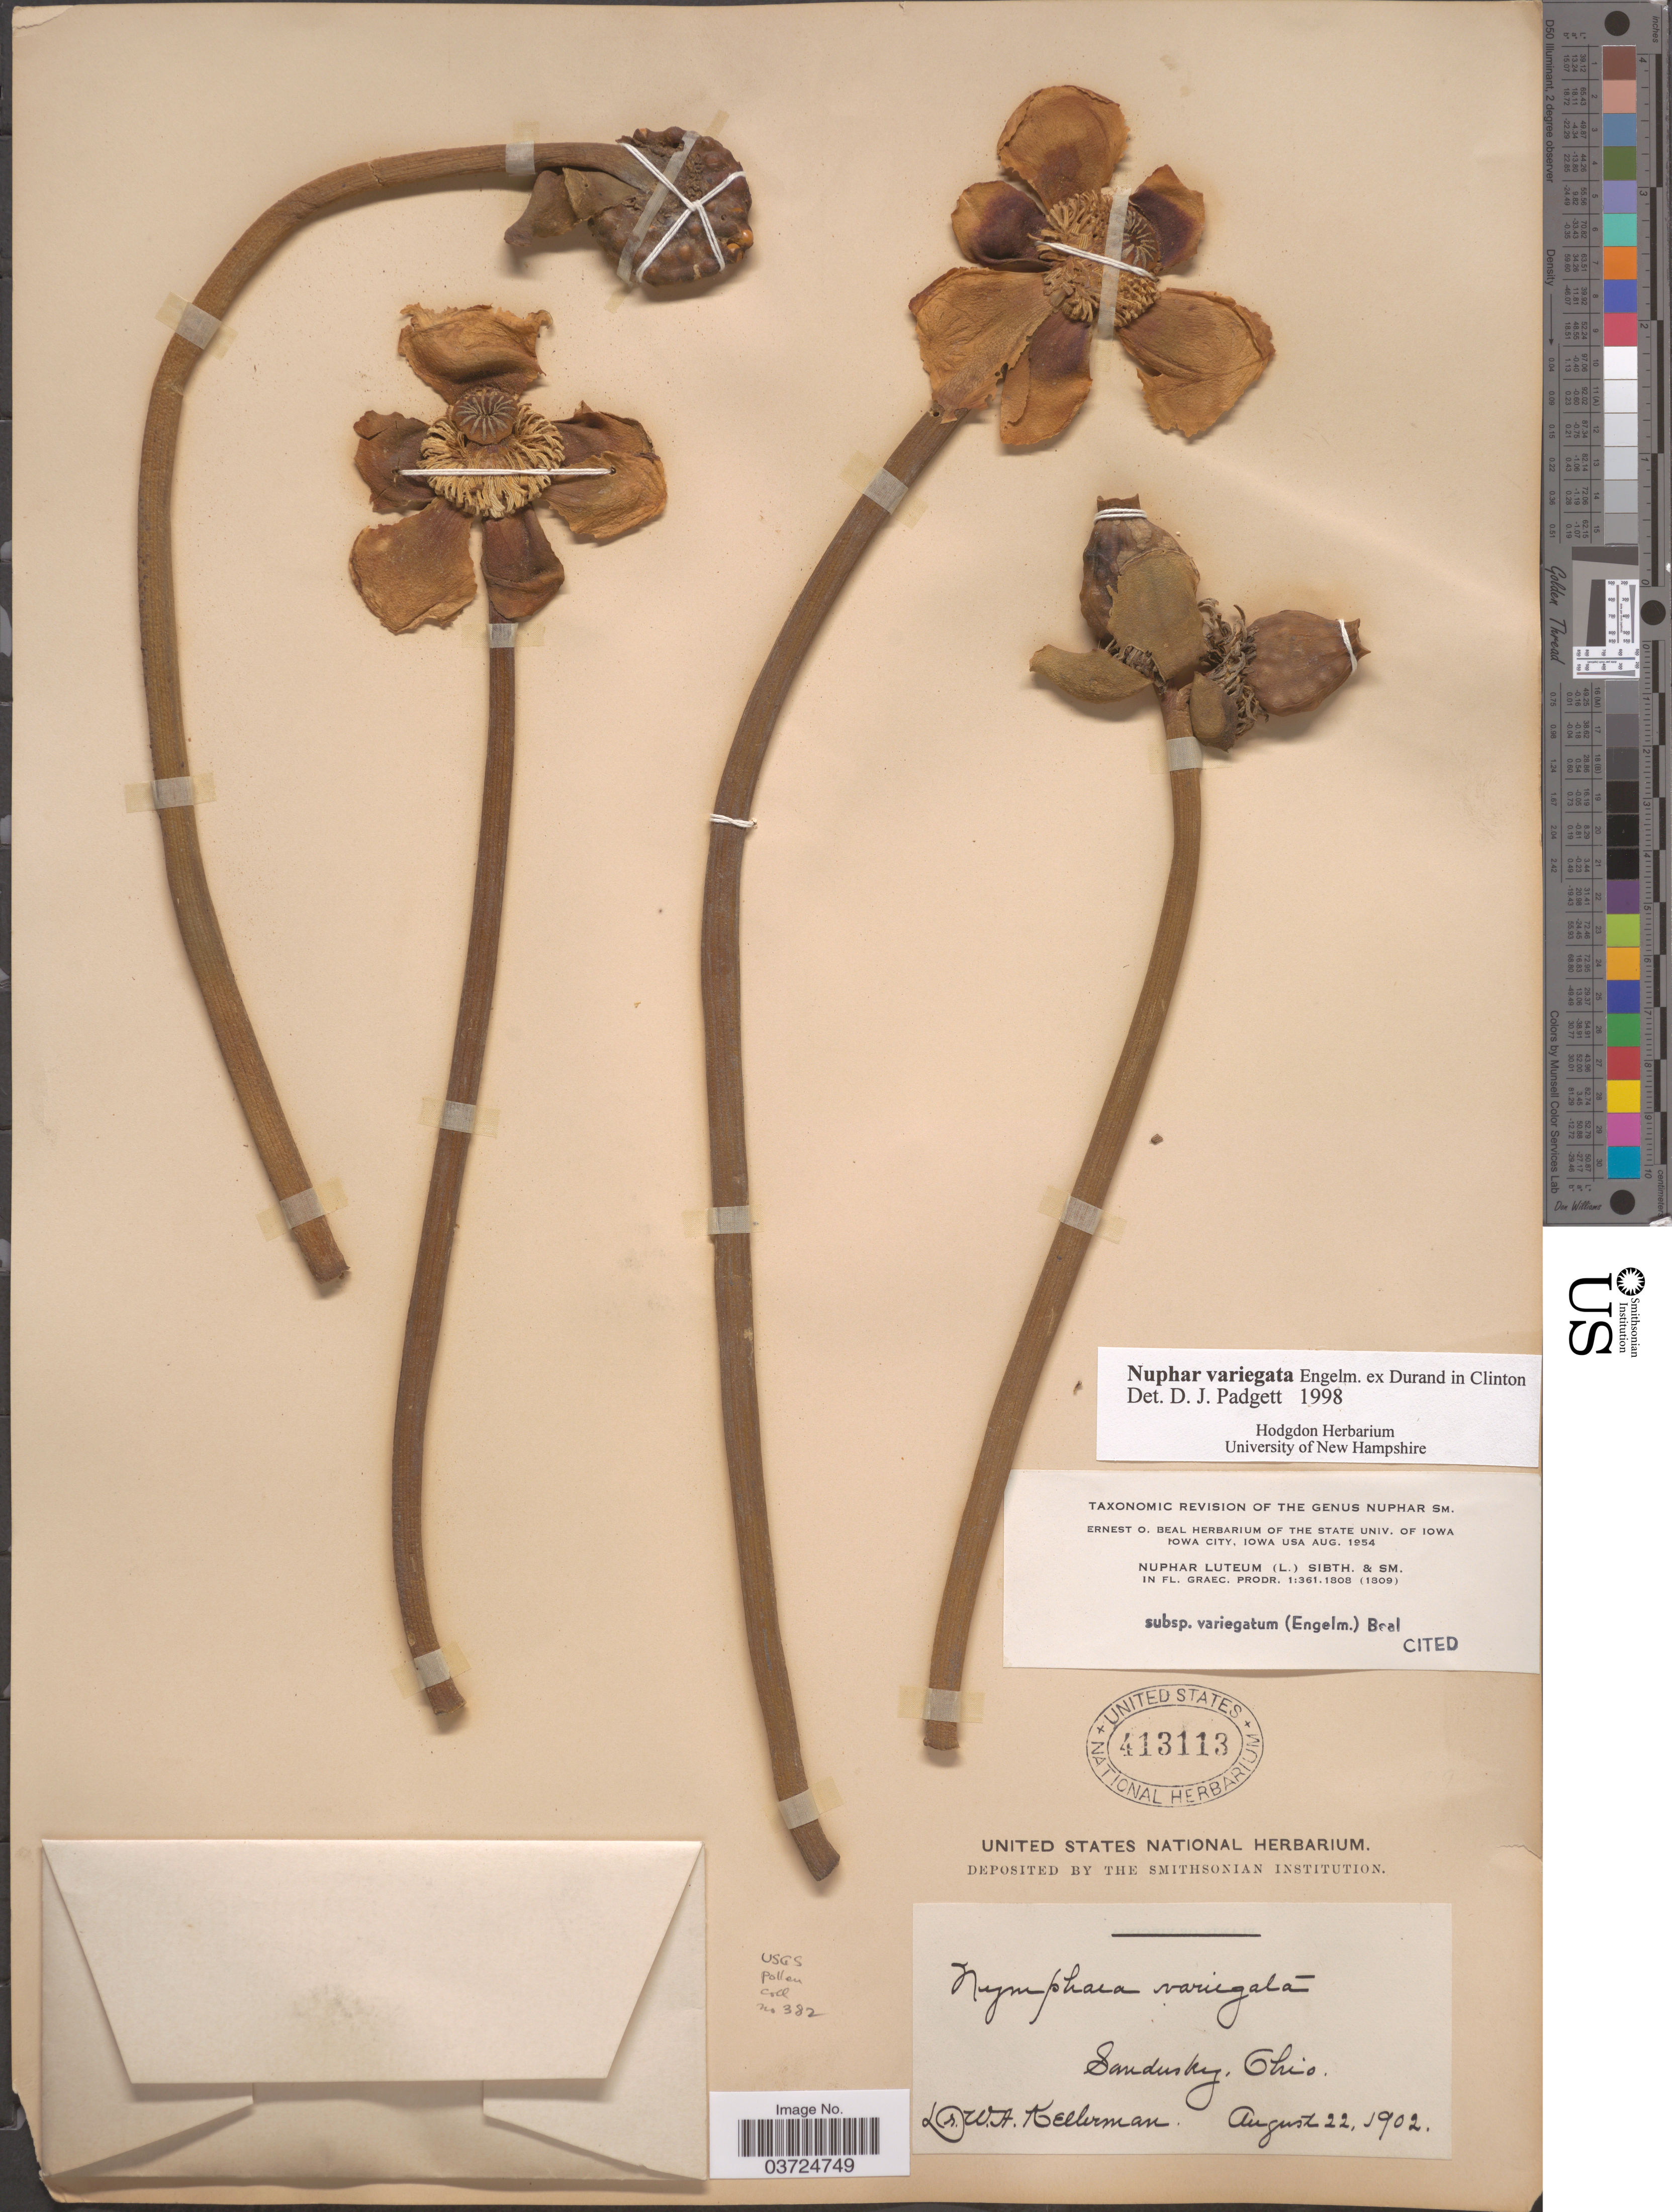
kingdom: Plantae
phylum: Tracheophyta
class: Magnoliopsida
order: Nymphaeales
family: Nymphaeaceae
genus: Nuphar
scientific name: Nuphar variegata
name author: Engelm. ex Durand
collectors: W. Kellerman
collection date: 1902-08-22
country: United States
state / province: Ohio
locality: Sandusky.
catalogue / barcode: US 413113